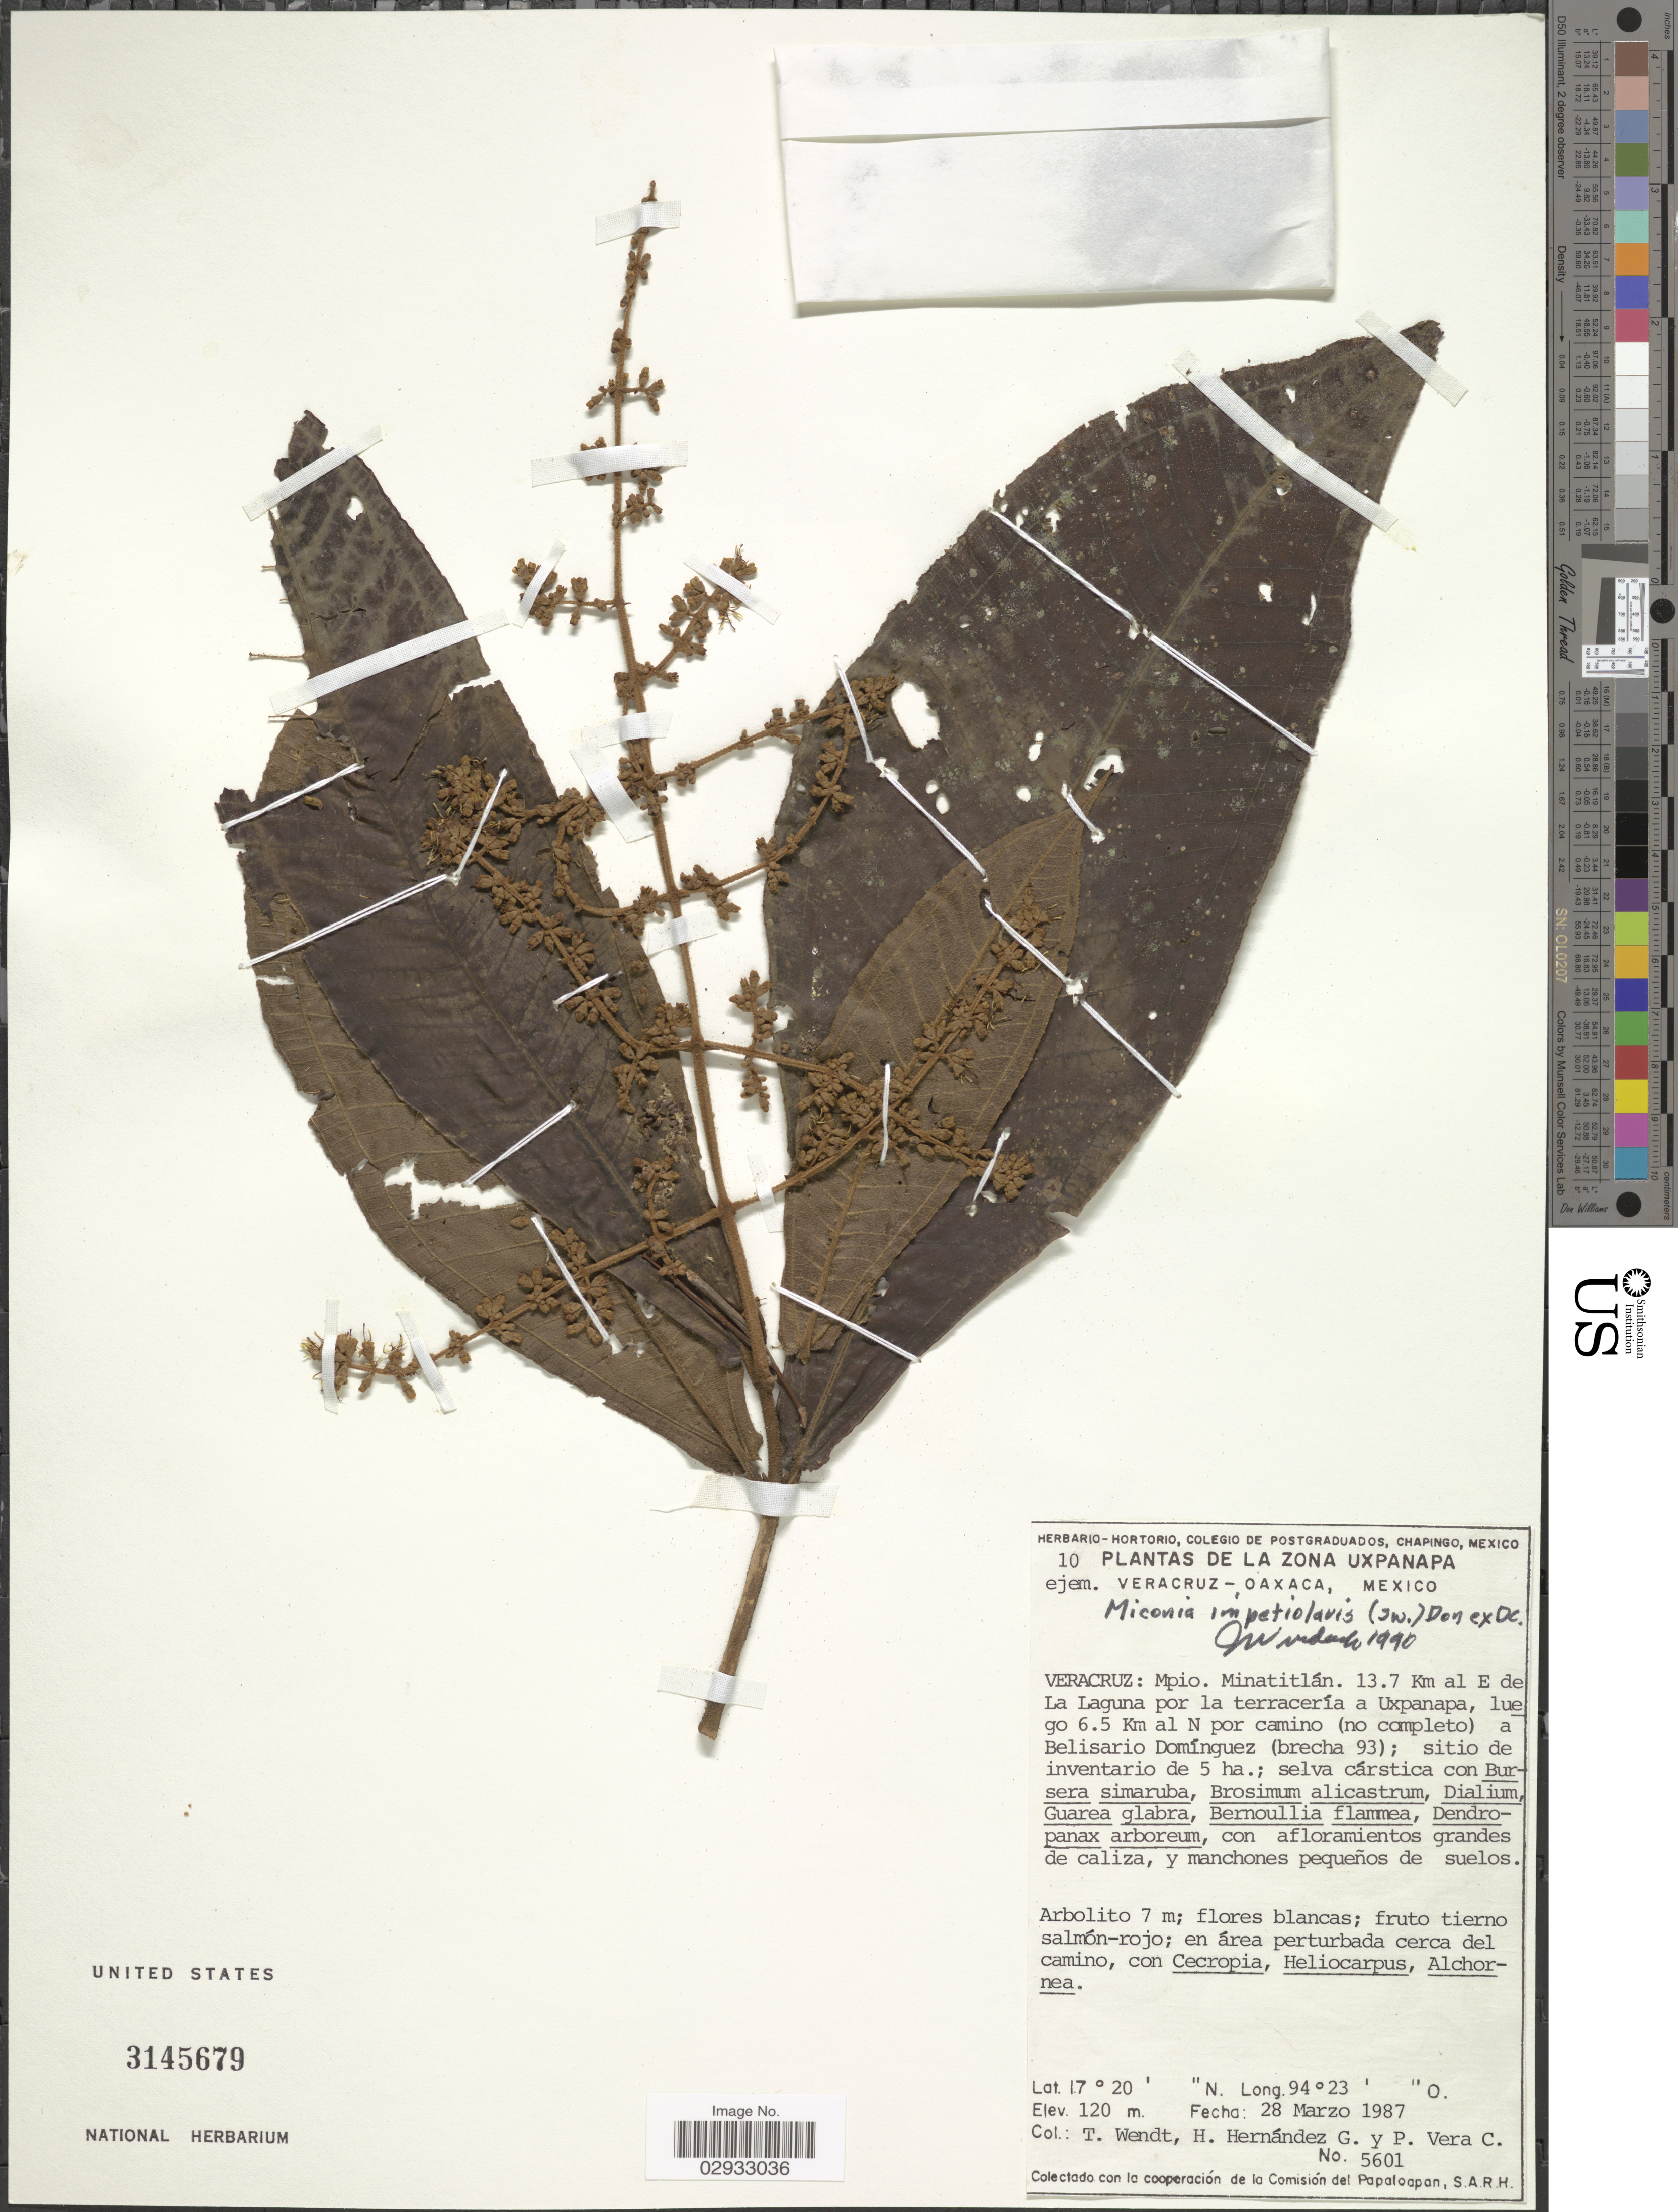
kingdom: Plantae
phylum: Tracheophyta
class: Magnoliopsida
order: Myrtales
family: Melastomataceae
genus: Miconia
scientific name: Miconia impetiolaris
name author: (Sw.) D. Don ex DC.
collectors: T. L. Wendt, H. Hernandez G. & P. Vera C.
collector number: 5601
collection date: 1987-03-28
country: Mexico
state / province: Veracruz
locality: La Zona Uxpanapa. Veracruz: Mpio, Minatitlán. 13.7 Km al E de La Laguna por la terracería a Uxpanapa, luego 6.5 Km. al N por camino (no completo) a Belisario Domínguez (brecha 93).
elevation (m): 120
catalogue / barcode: US 3145679